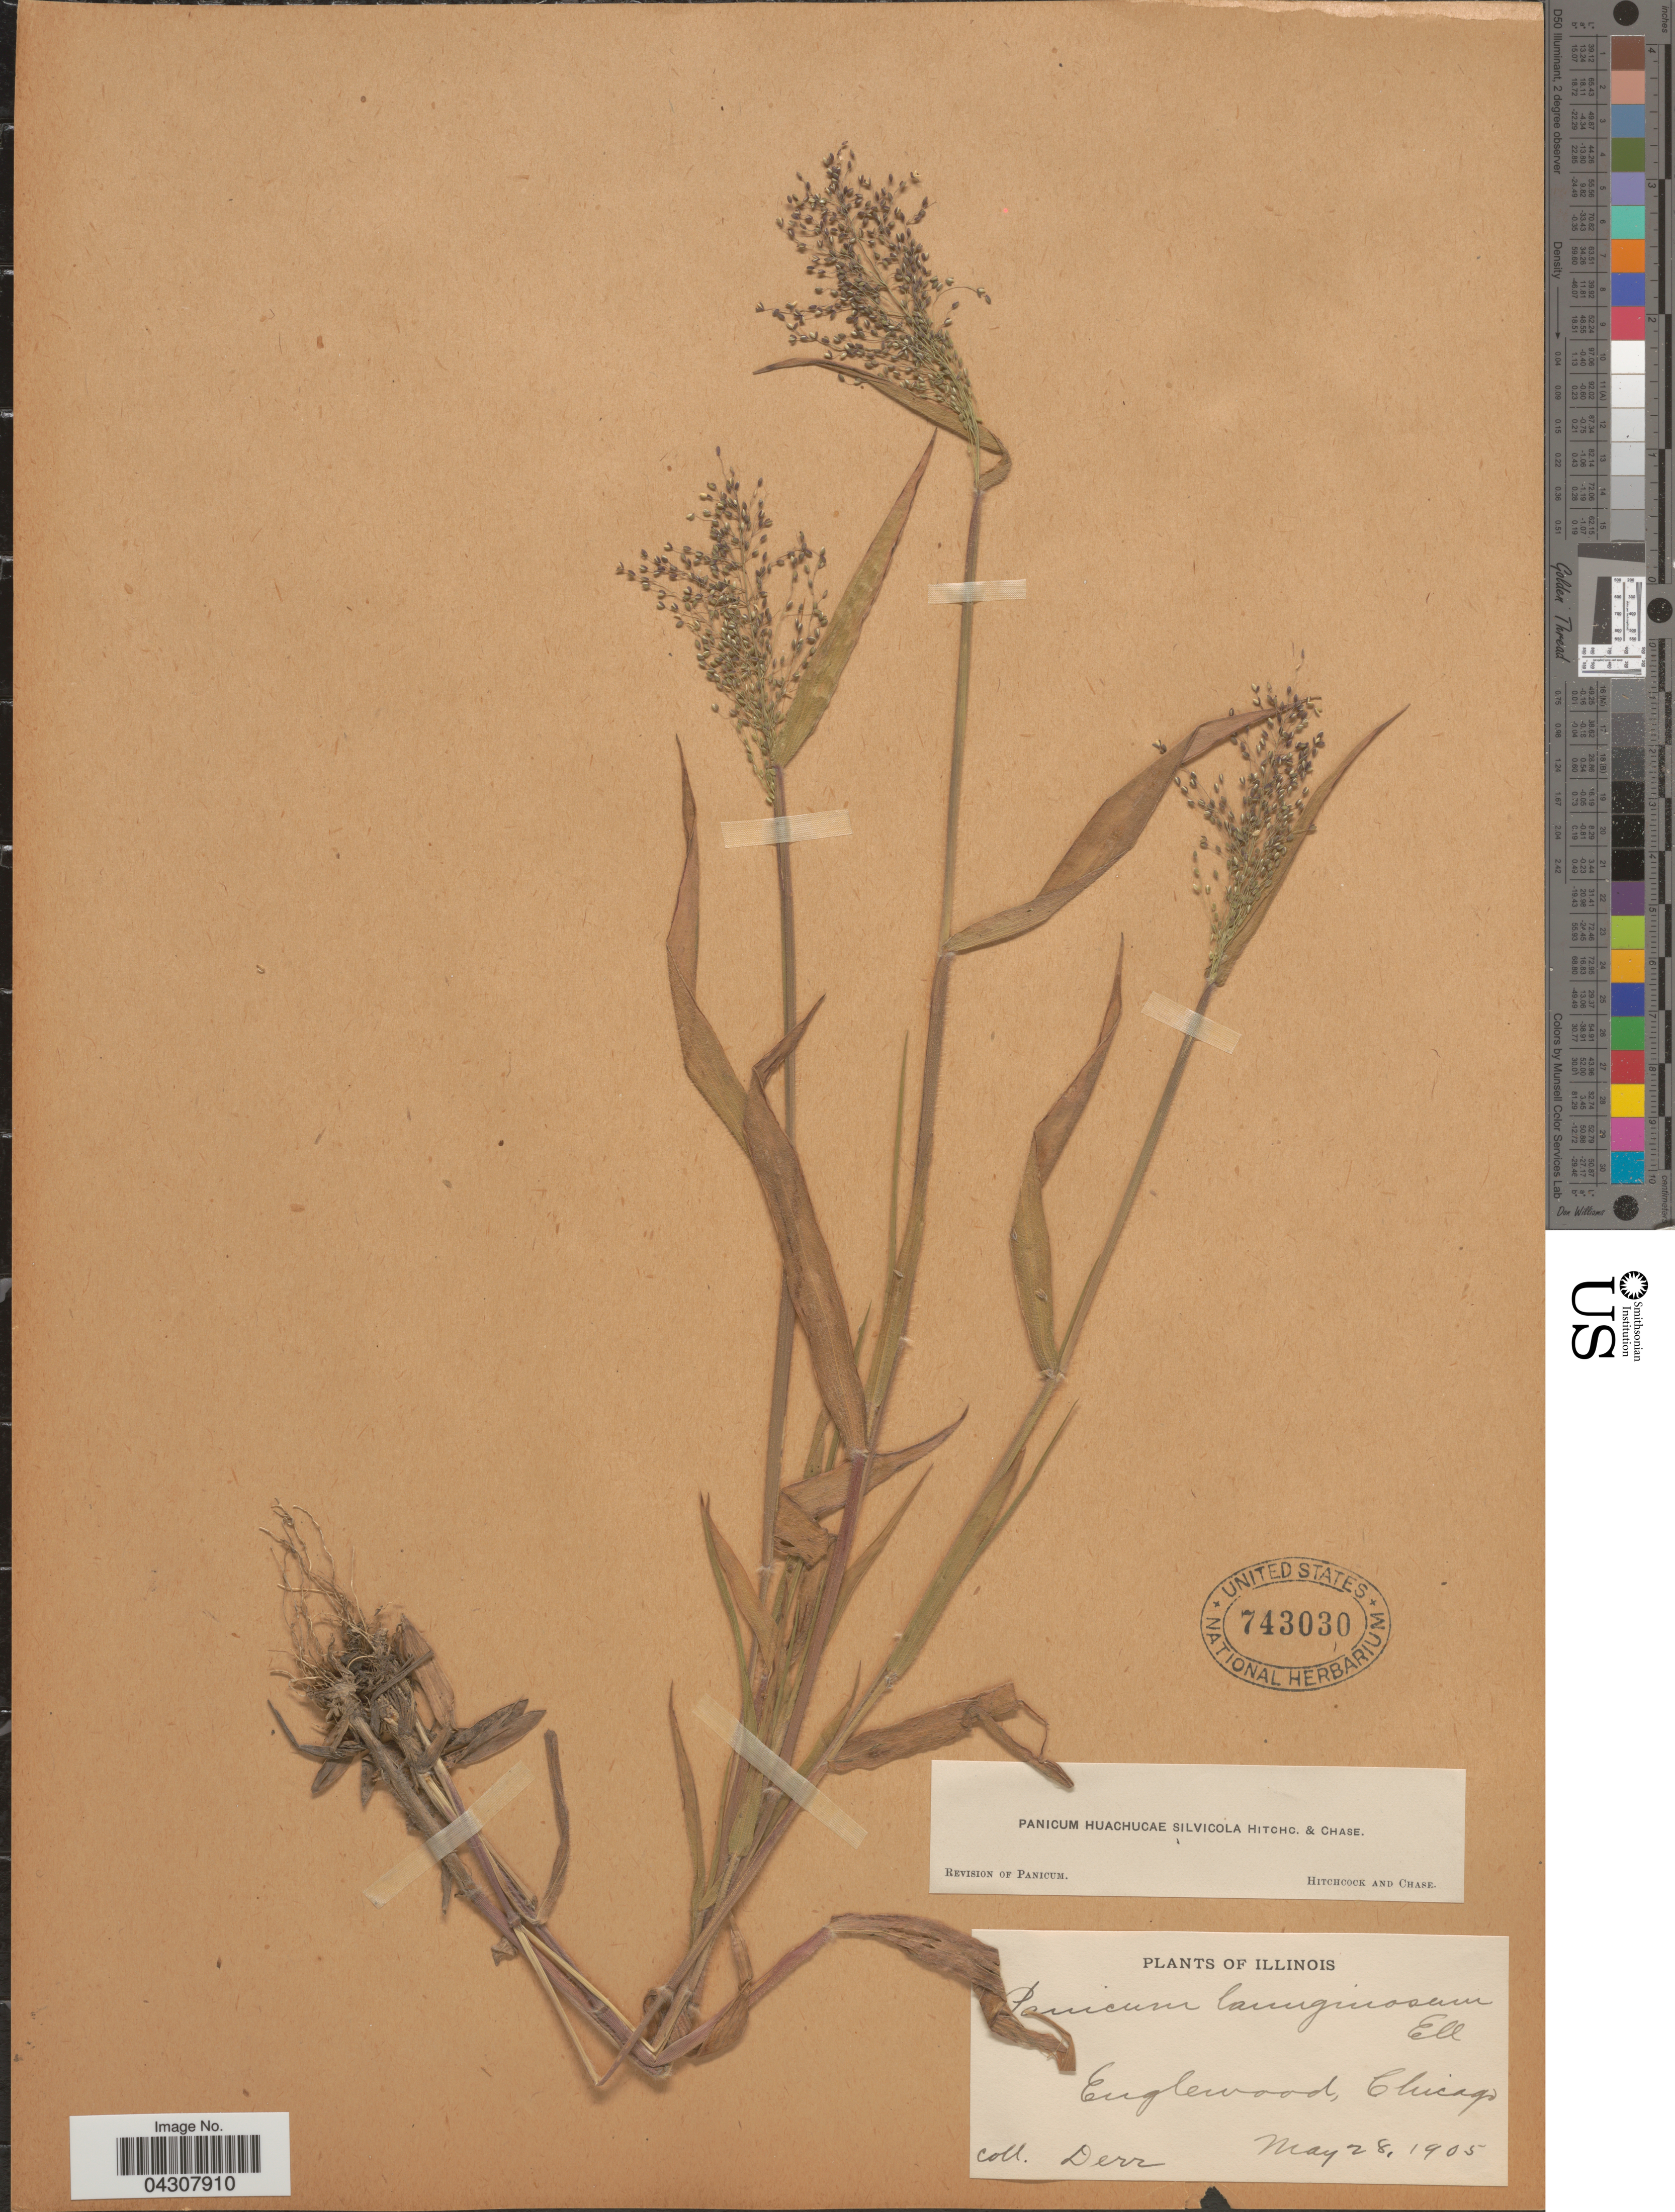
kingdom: Plantae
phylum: Tracheophyta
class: Liliopsida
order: Poales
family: Poaceae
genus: Dichanthelium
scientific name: Dichanthelium acuminatum var. acuminatum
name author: (Sw.) Gould & C.A. Clark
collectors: Derr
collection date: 1905-05-28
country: United States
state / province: Illinois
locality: Englewood, Chicago.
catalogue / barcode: US 743030